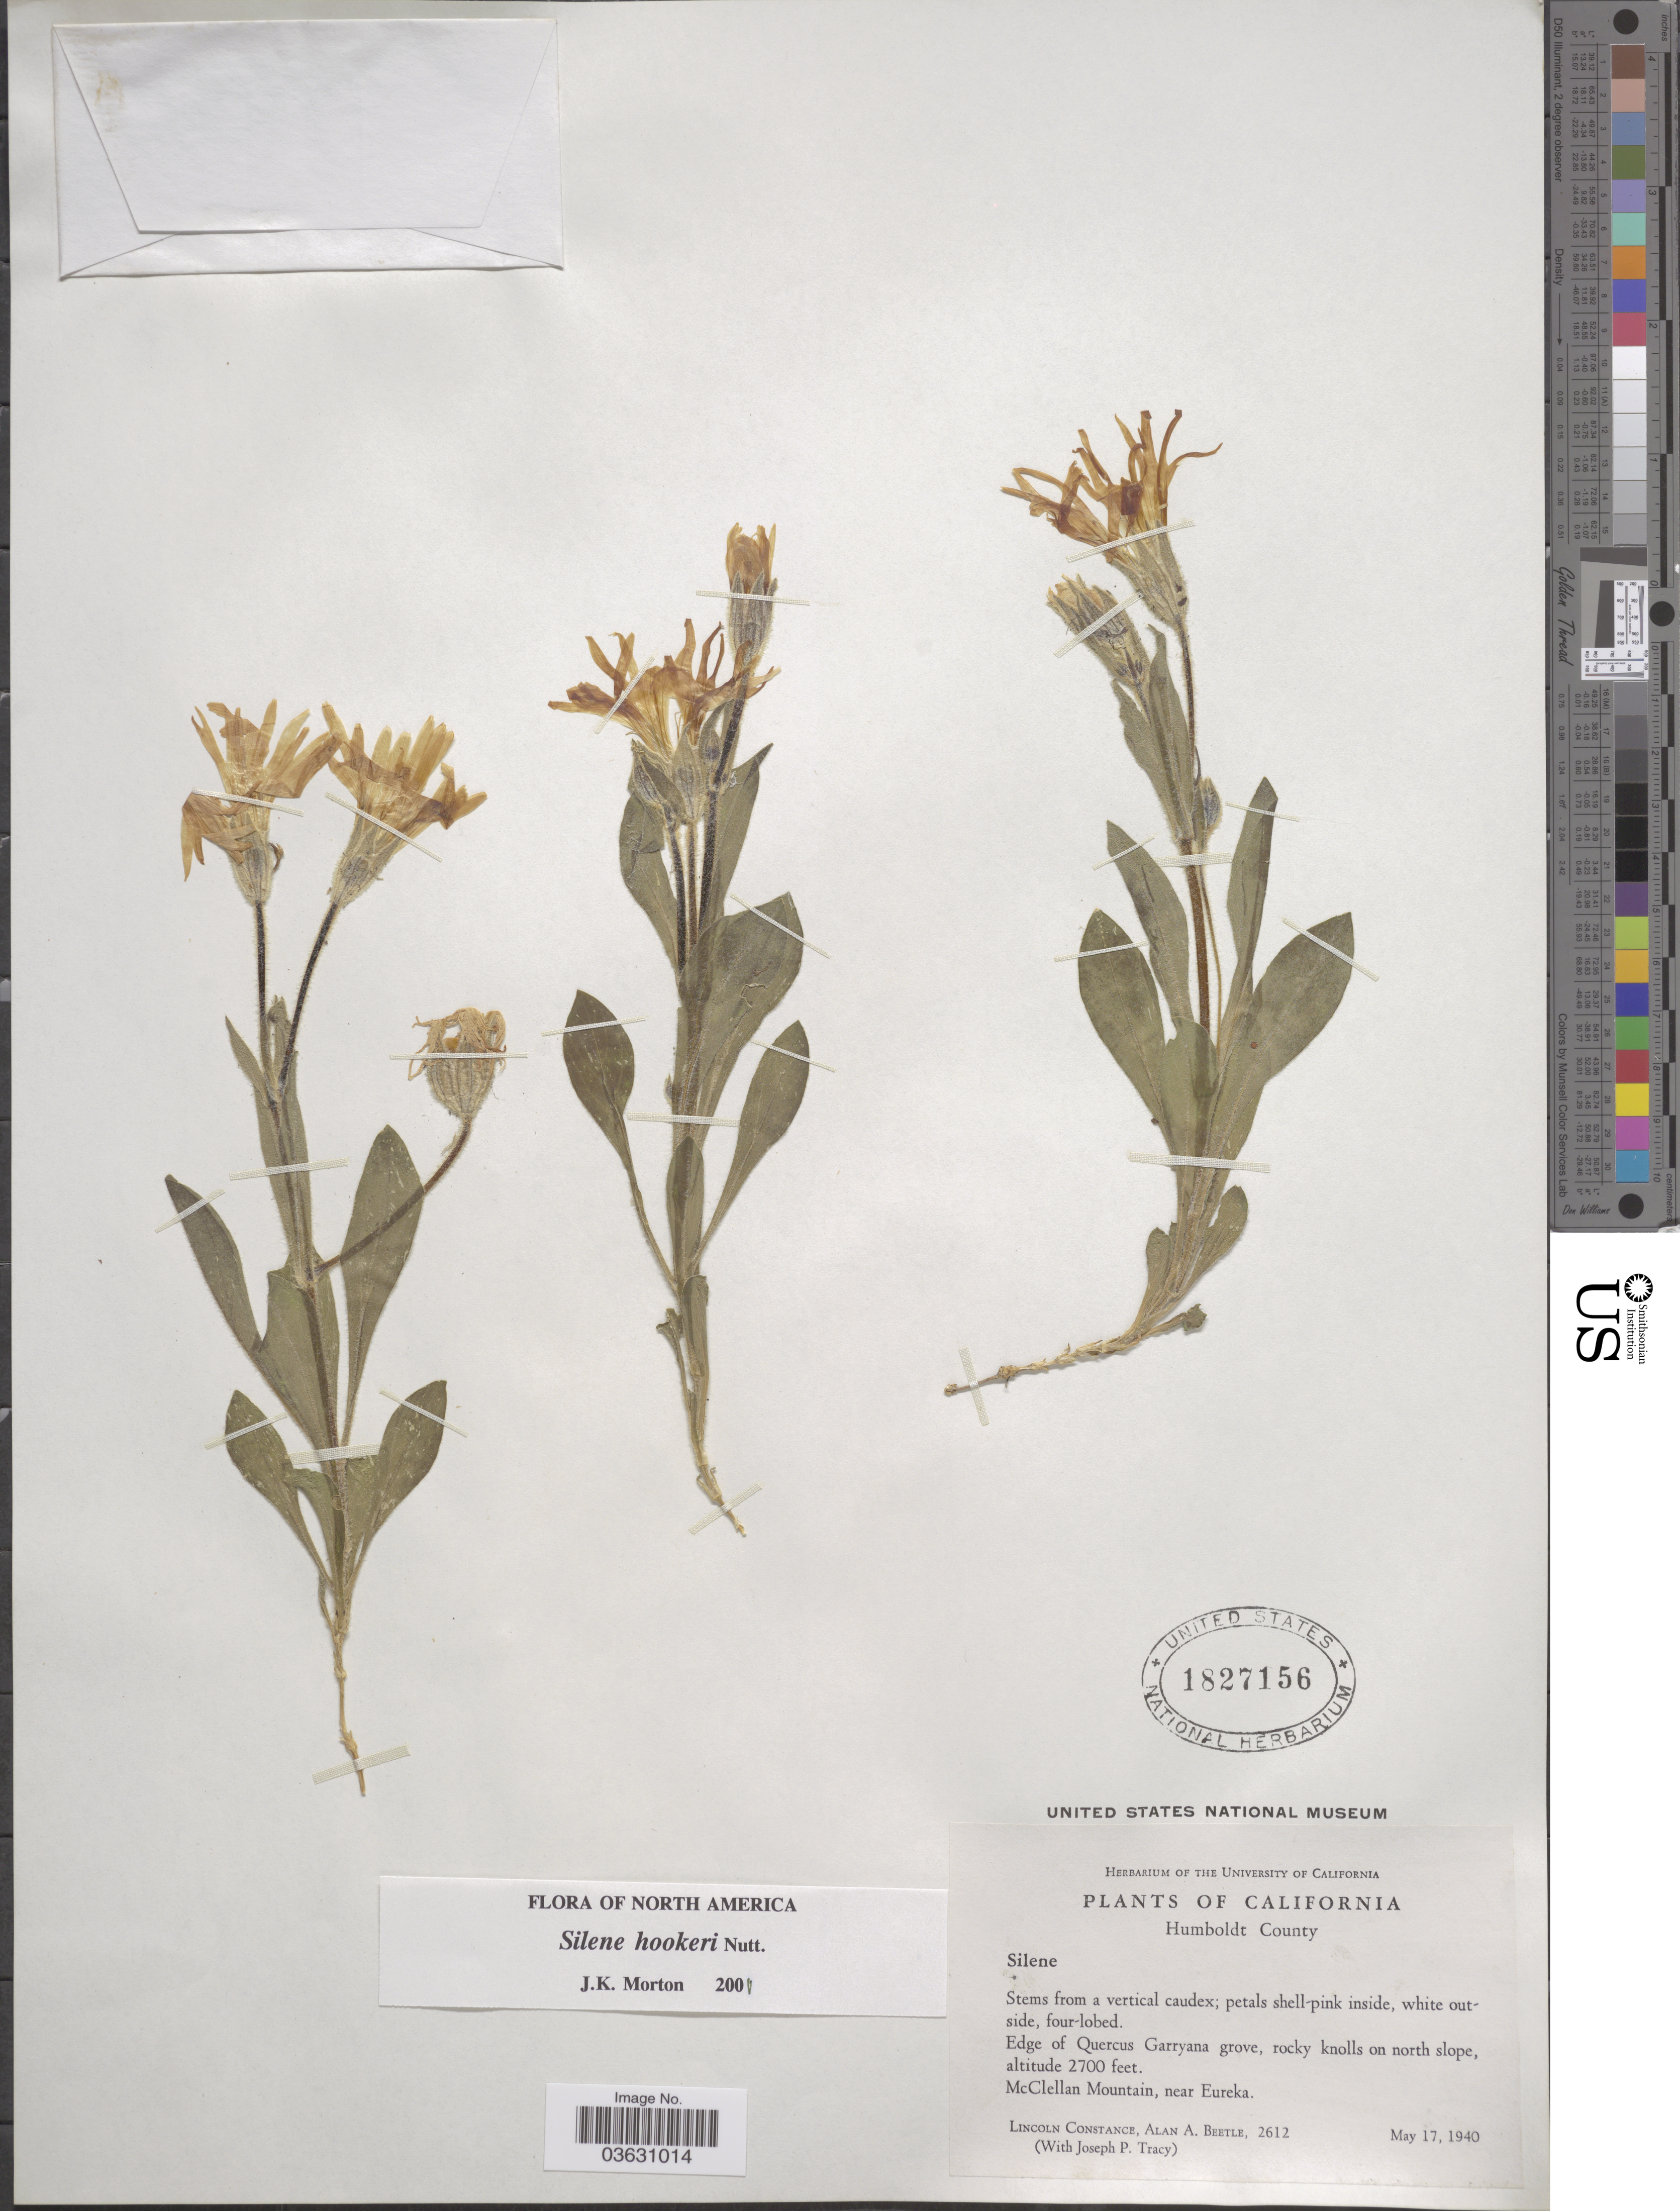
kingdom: Plantae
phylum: Tracheophyta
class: Magnoliopsida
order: Caryophyllales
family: Caryophyllaceae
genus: Silene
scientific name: Silene hookeri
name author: Nutt.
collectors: L. Constance, A. A. Beetle & J. Tracy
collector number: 2612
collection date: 1940-05-17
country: United States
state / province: California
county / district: Humboldt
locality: Humboldt County. McClellan Mountain, near Eureka.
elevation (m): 823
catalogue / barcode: US 1827156